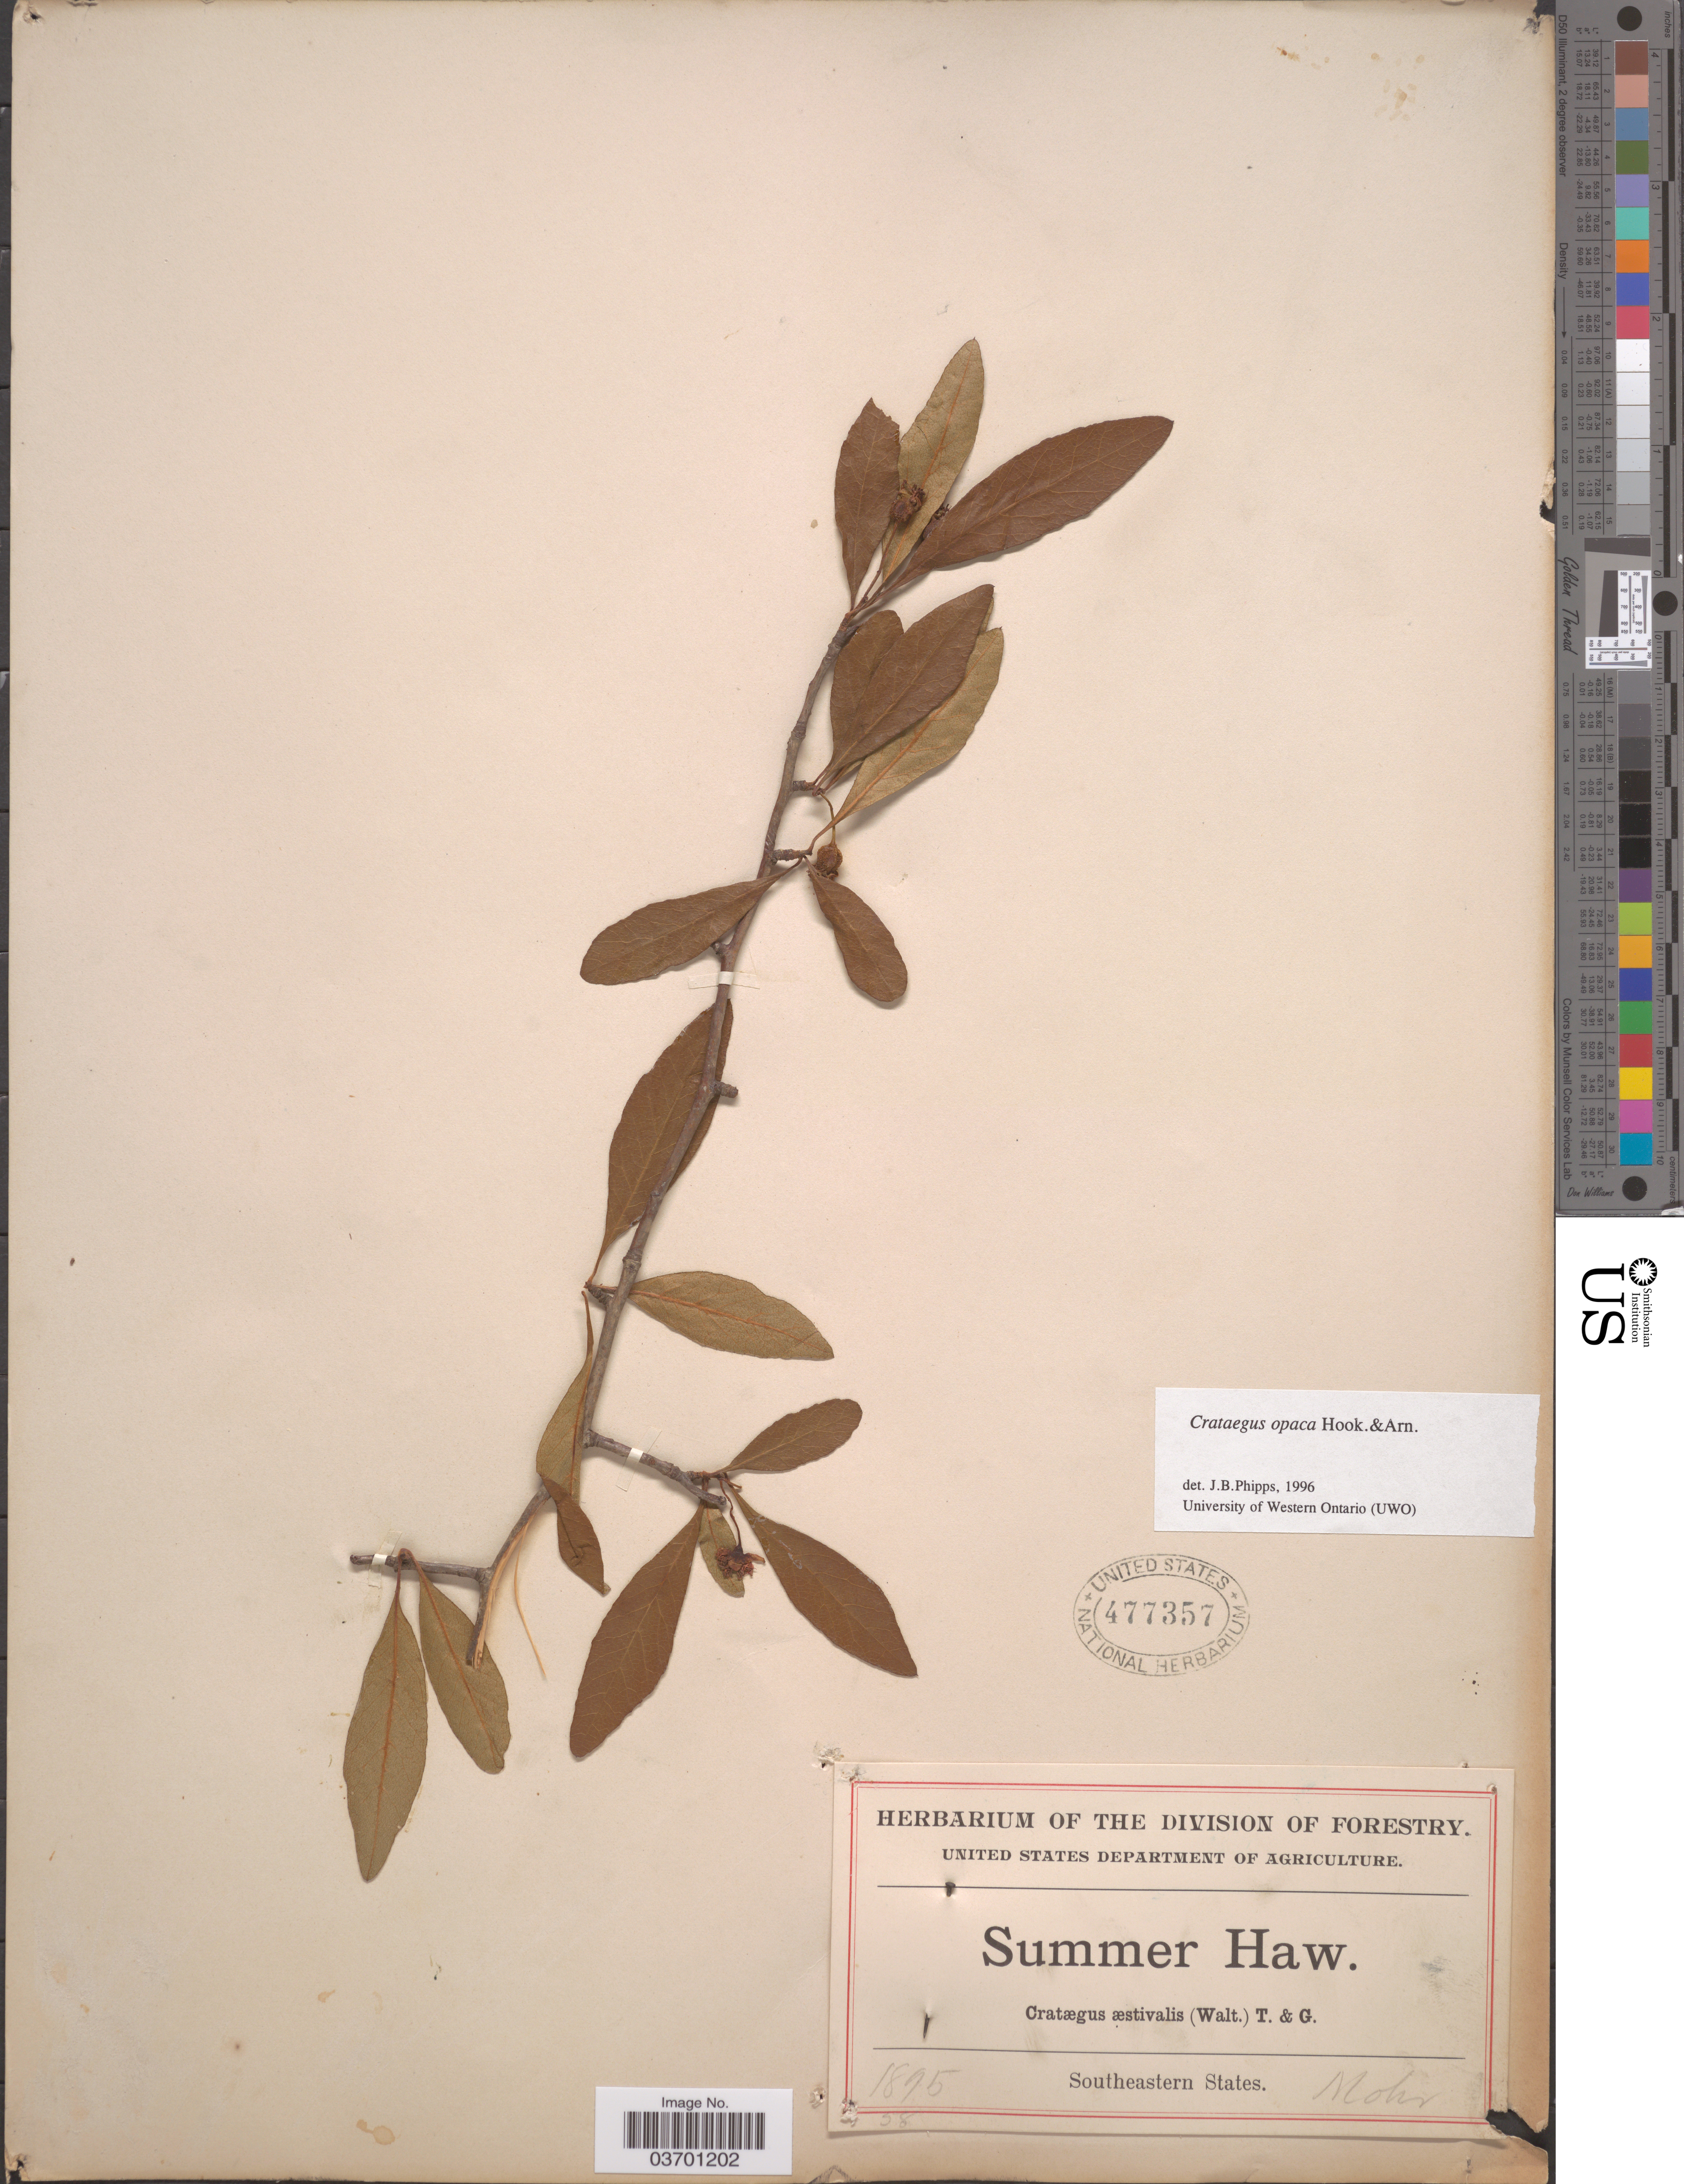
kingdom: Plantae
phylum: Tracheophyta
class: Magnoliopsida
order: Rosales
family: Rosaceae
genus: Crataegus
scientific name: Crataegus opaca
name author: Hook. & Arn.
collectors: Mohr, --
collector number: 58*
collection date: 1895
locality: Southeastern.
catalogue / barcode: US 477357